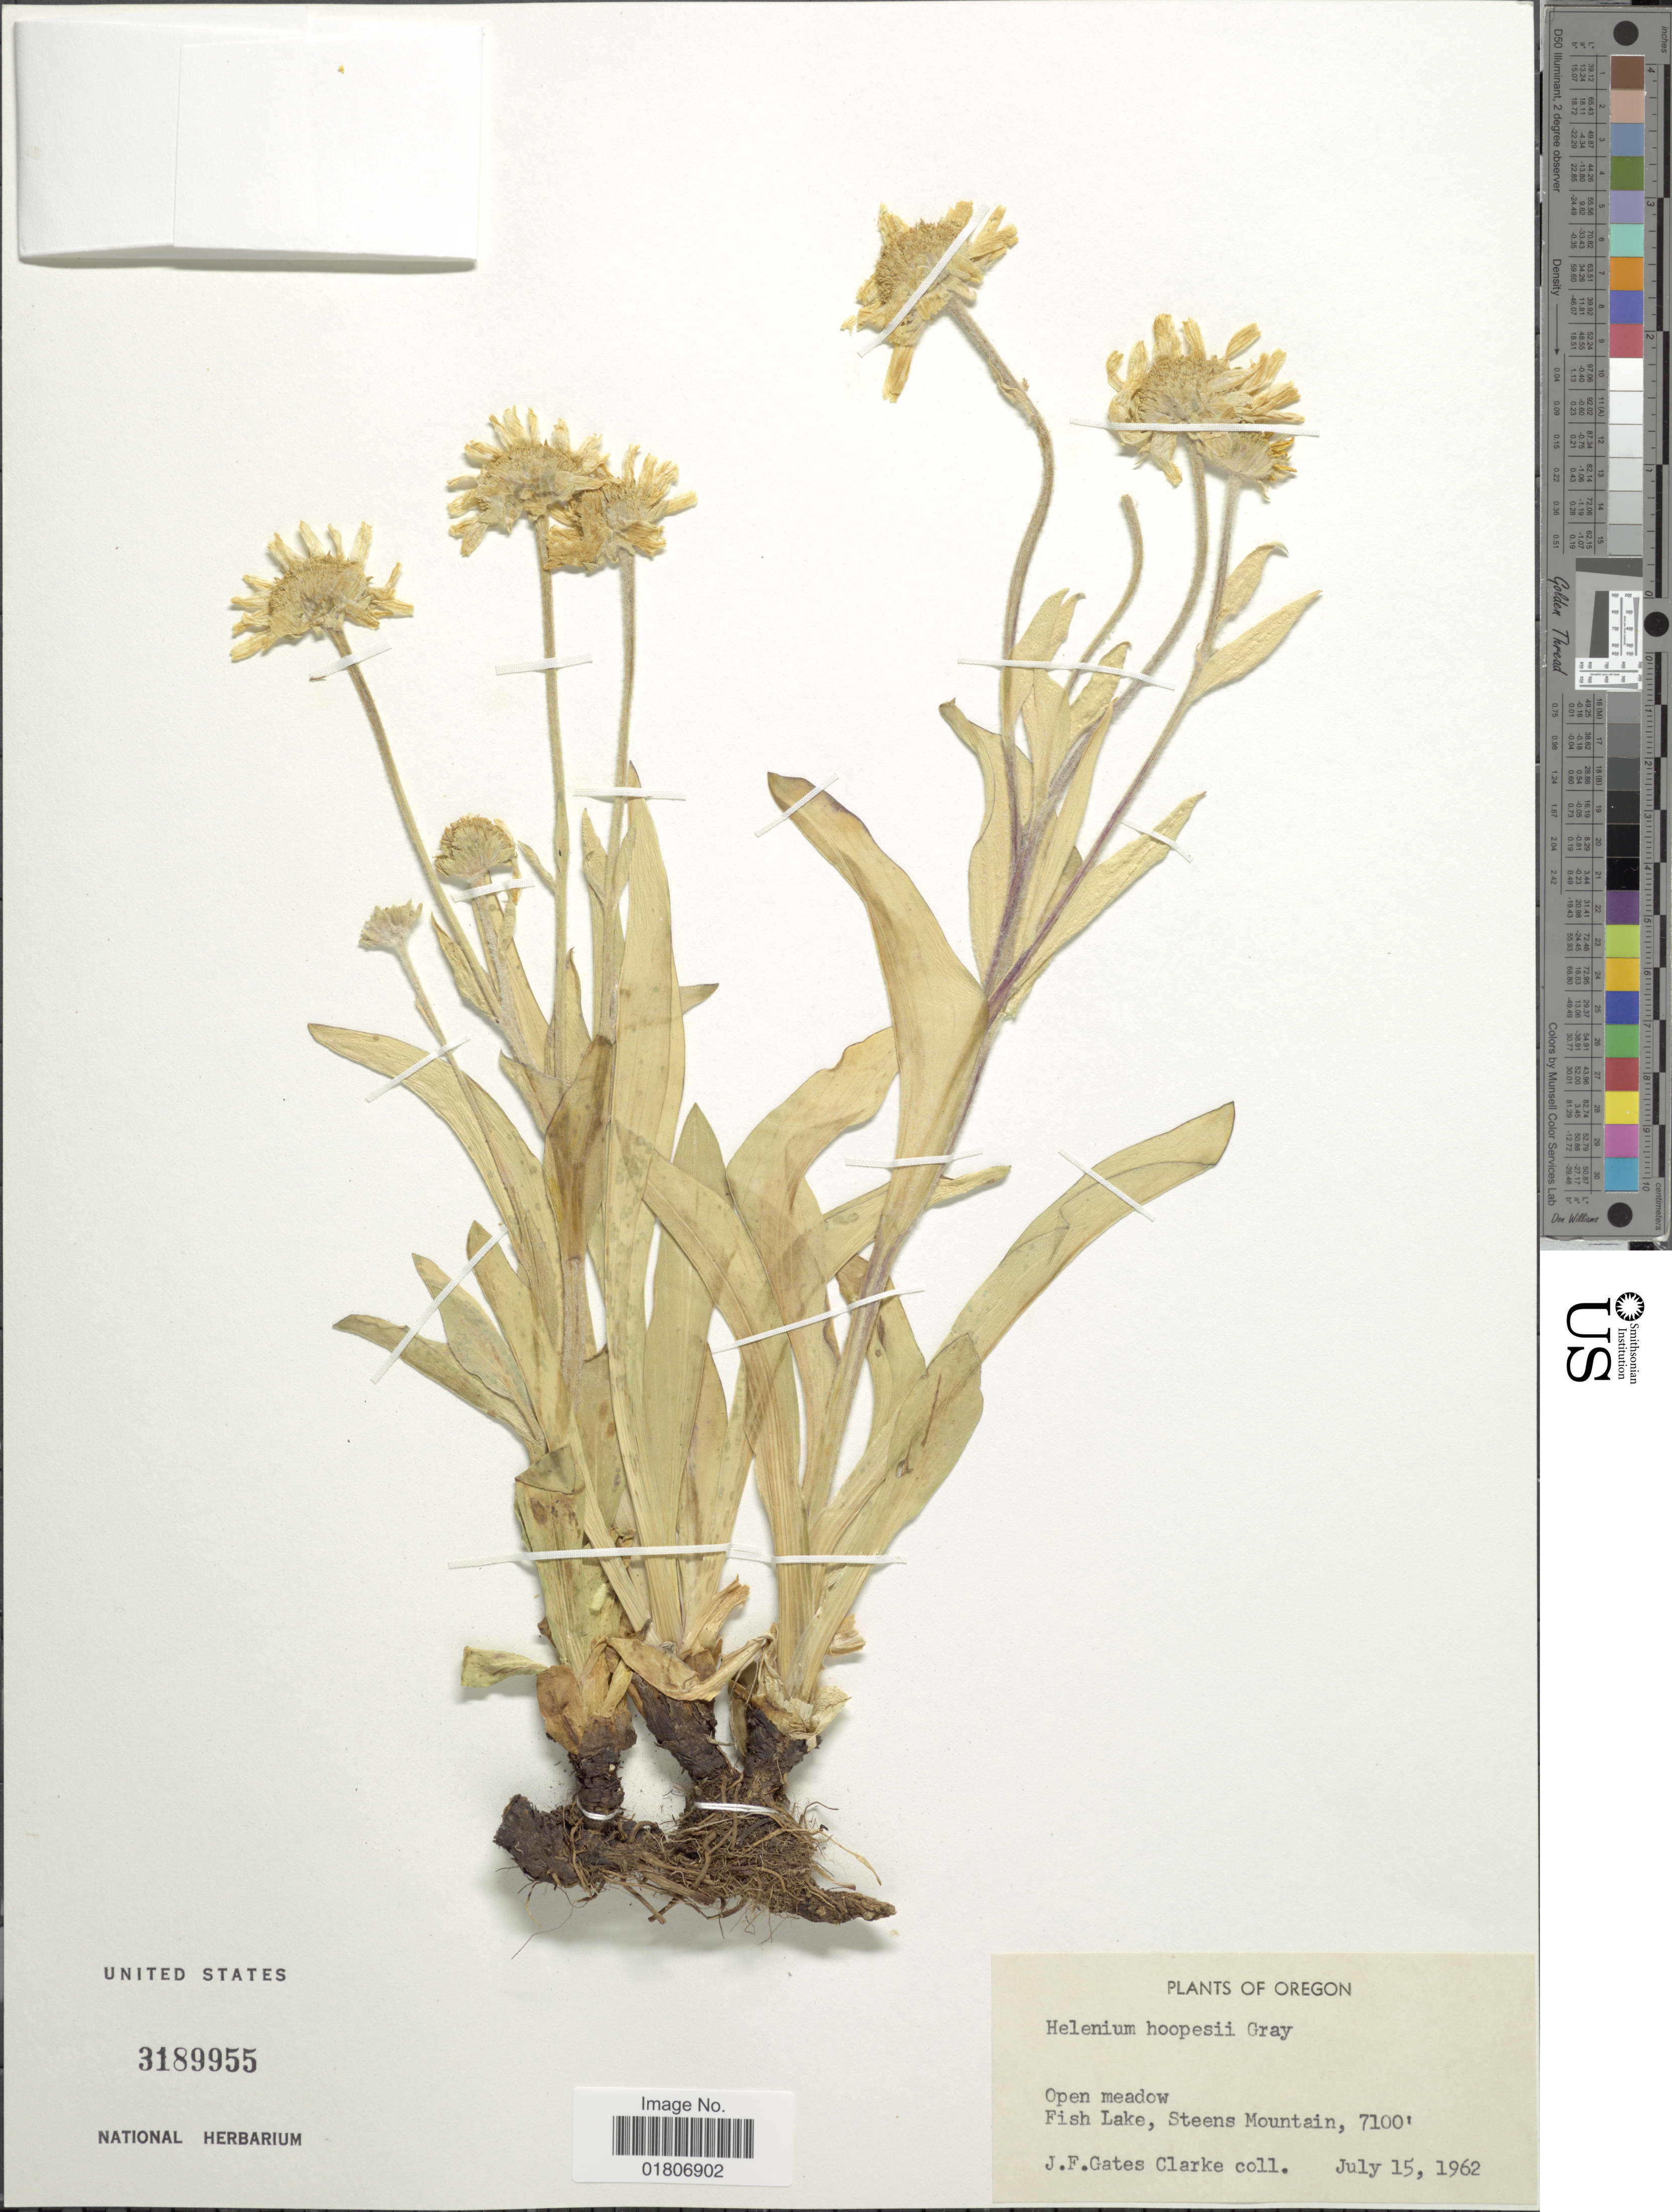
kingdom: Plantae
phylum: Tracheophyta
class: Magnoliopsida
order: Asterales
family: Asteraceae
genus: Dugaldia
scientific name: Dugaldia hoopesii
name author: (A. Gray) Rydb.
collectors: J. F. Gates-Clarke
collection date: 1962-07-15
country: United States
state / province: Oregon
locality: Fish Lake, Steens Mountain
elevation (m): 2164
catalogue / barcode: US 3189955